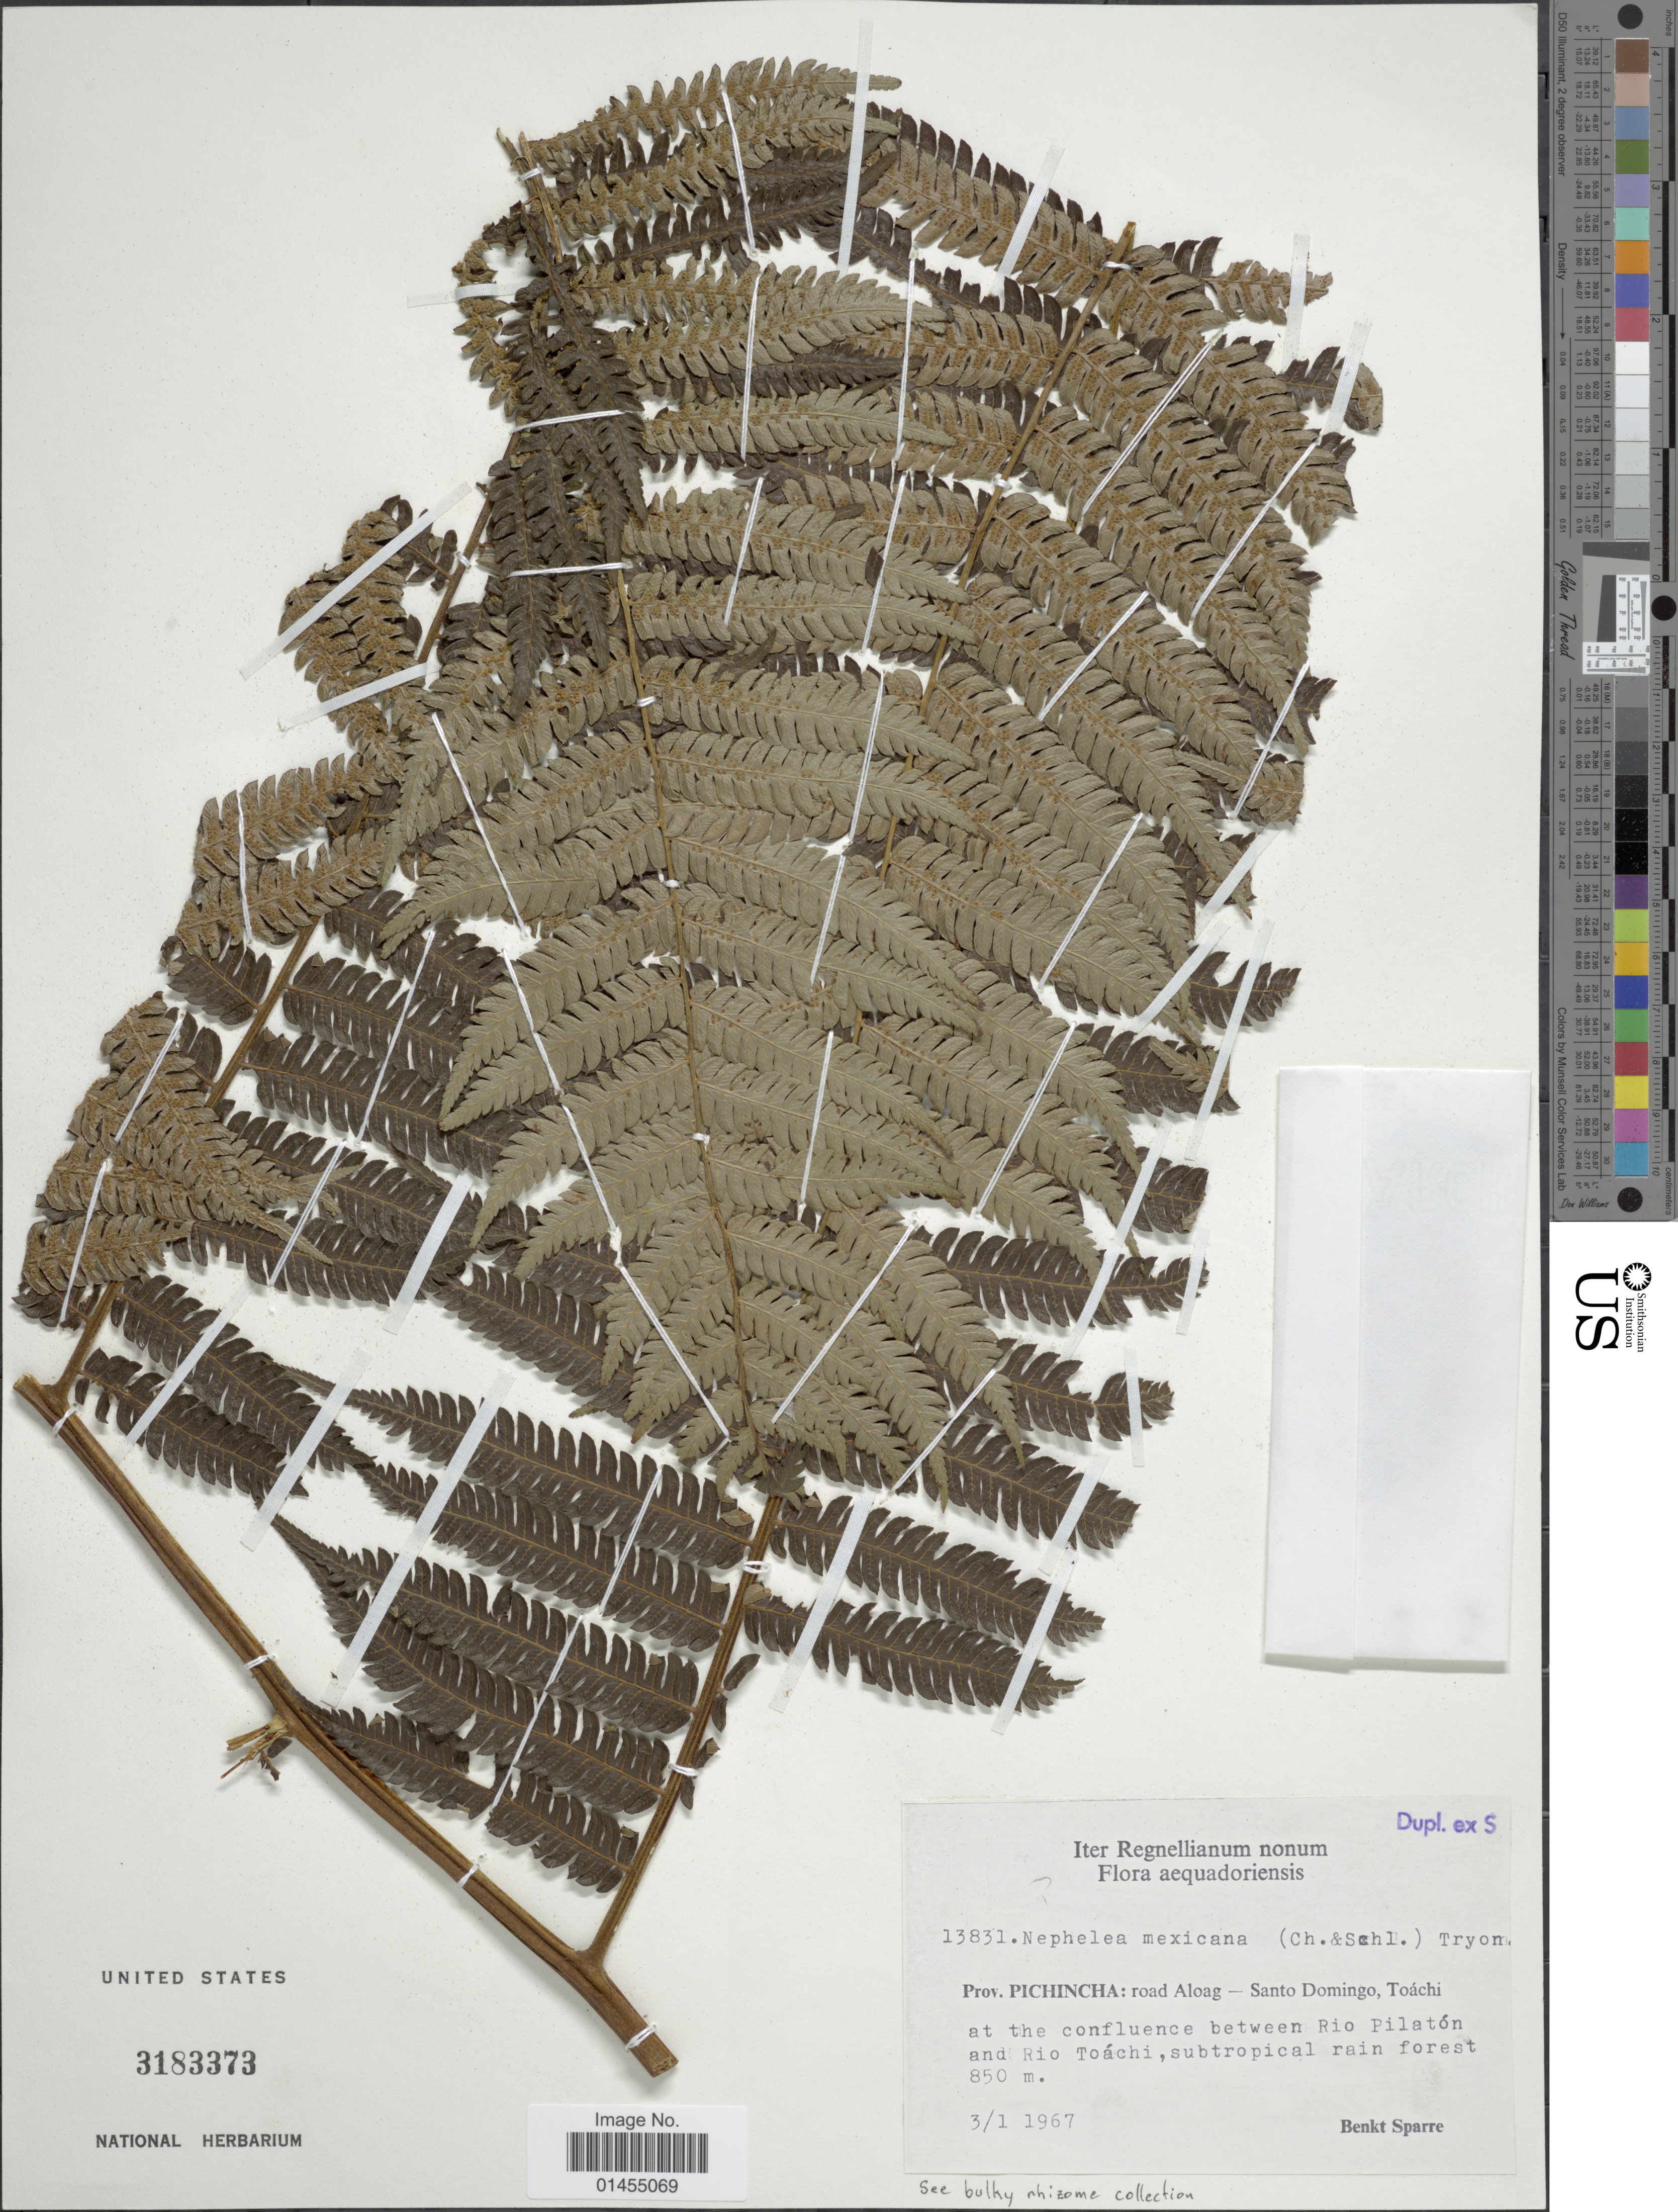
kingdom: Plantae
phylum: Tracheophyta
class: Polypodiopsida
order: Cyatheales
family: Cyatheaceae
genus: Alsophila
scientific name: Alsophila firma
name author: (Baker) D.S. Conant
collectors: B. Sparre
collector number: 13831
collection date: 1967-01-03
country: Ecuador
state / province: Pichincha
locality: Road along- Santo Domingo, Toáchi at the confluence between Rio Pilatón and Rio Toáchi, subtropical rain forest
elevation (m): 850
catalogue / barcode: US 3183373